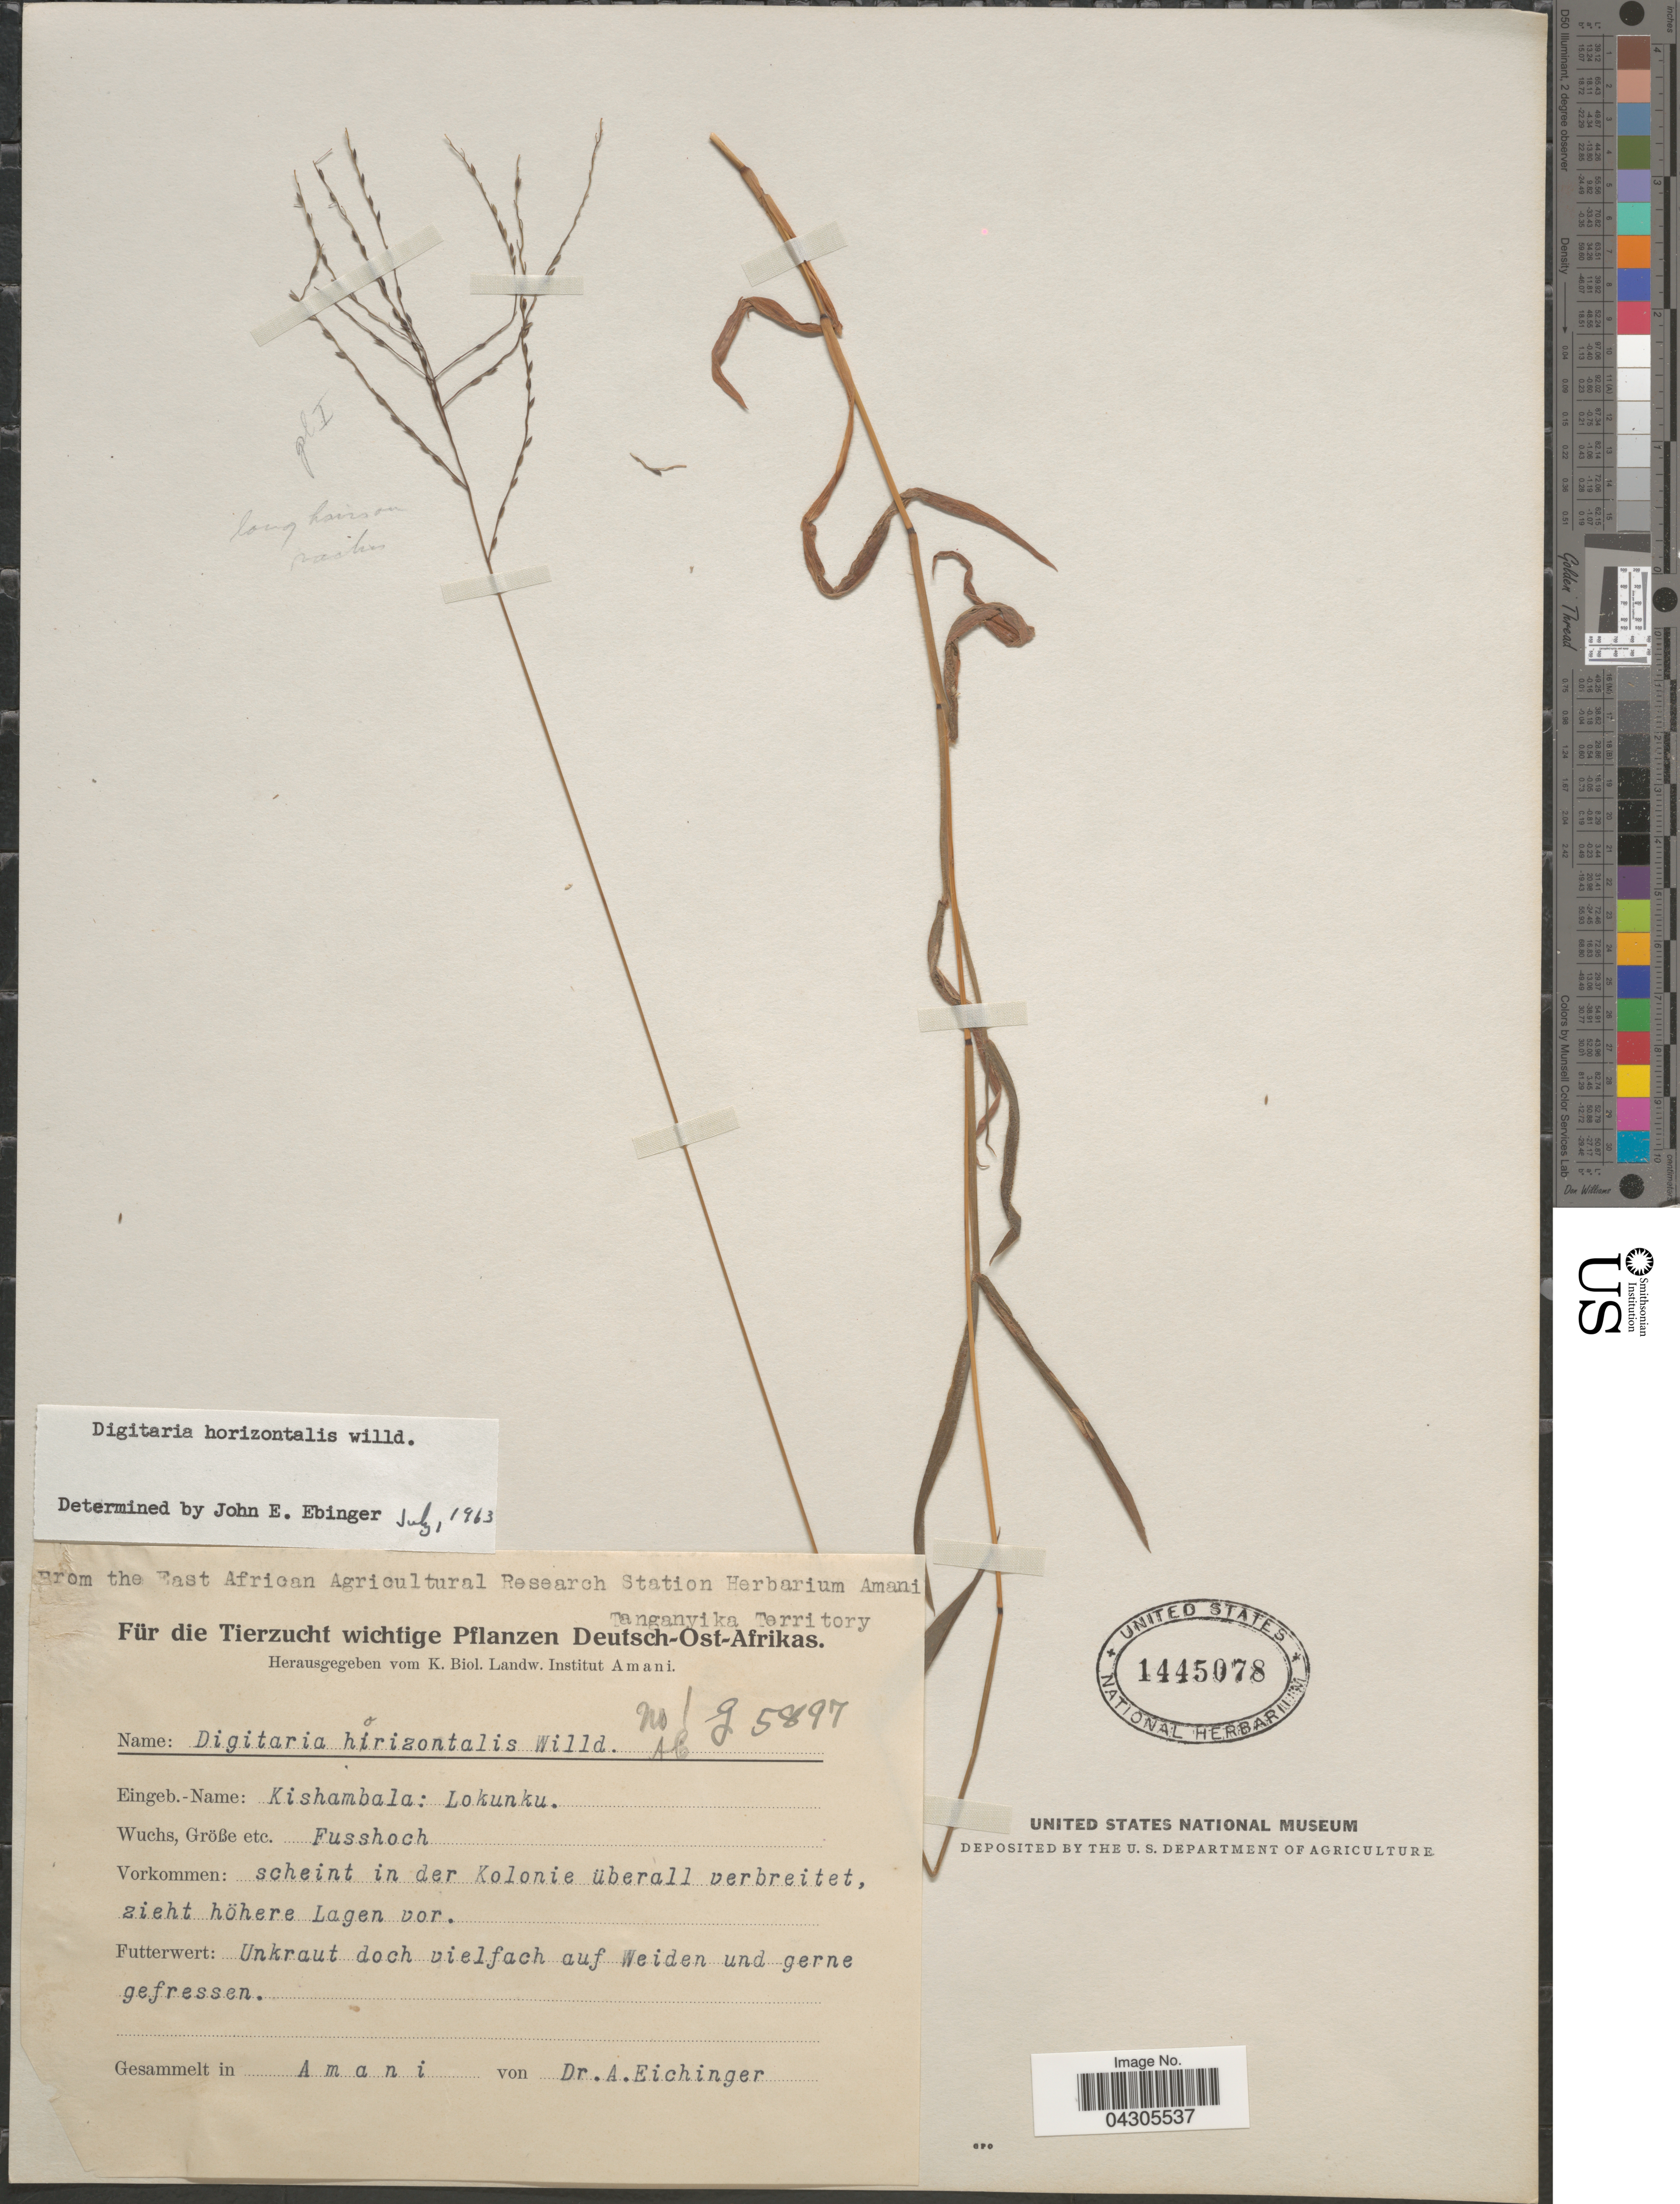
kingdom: Plantae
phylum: Tracheophyta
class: Liliopsida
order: Poales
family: Poaceae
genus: Digitaria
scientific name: Digitaria horizontalis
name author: Willd.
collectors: A. Eichinger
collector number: G5897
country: Tanzania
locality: Tanganyika Territory. Amani.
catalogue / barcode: US 1445078